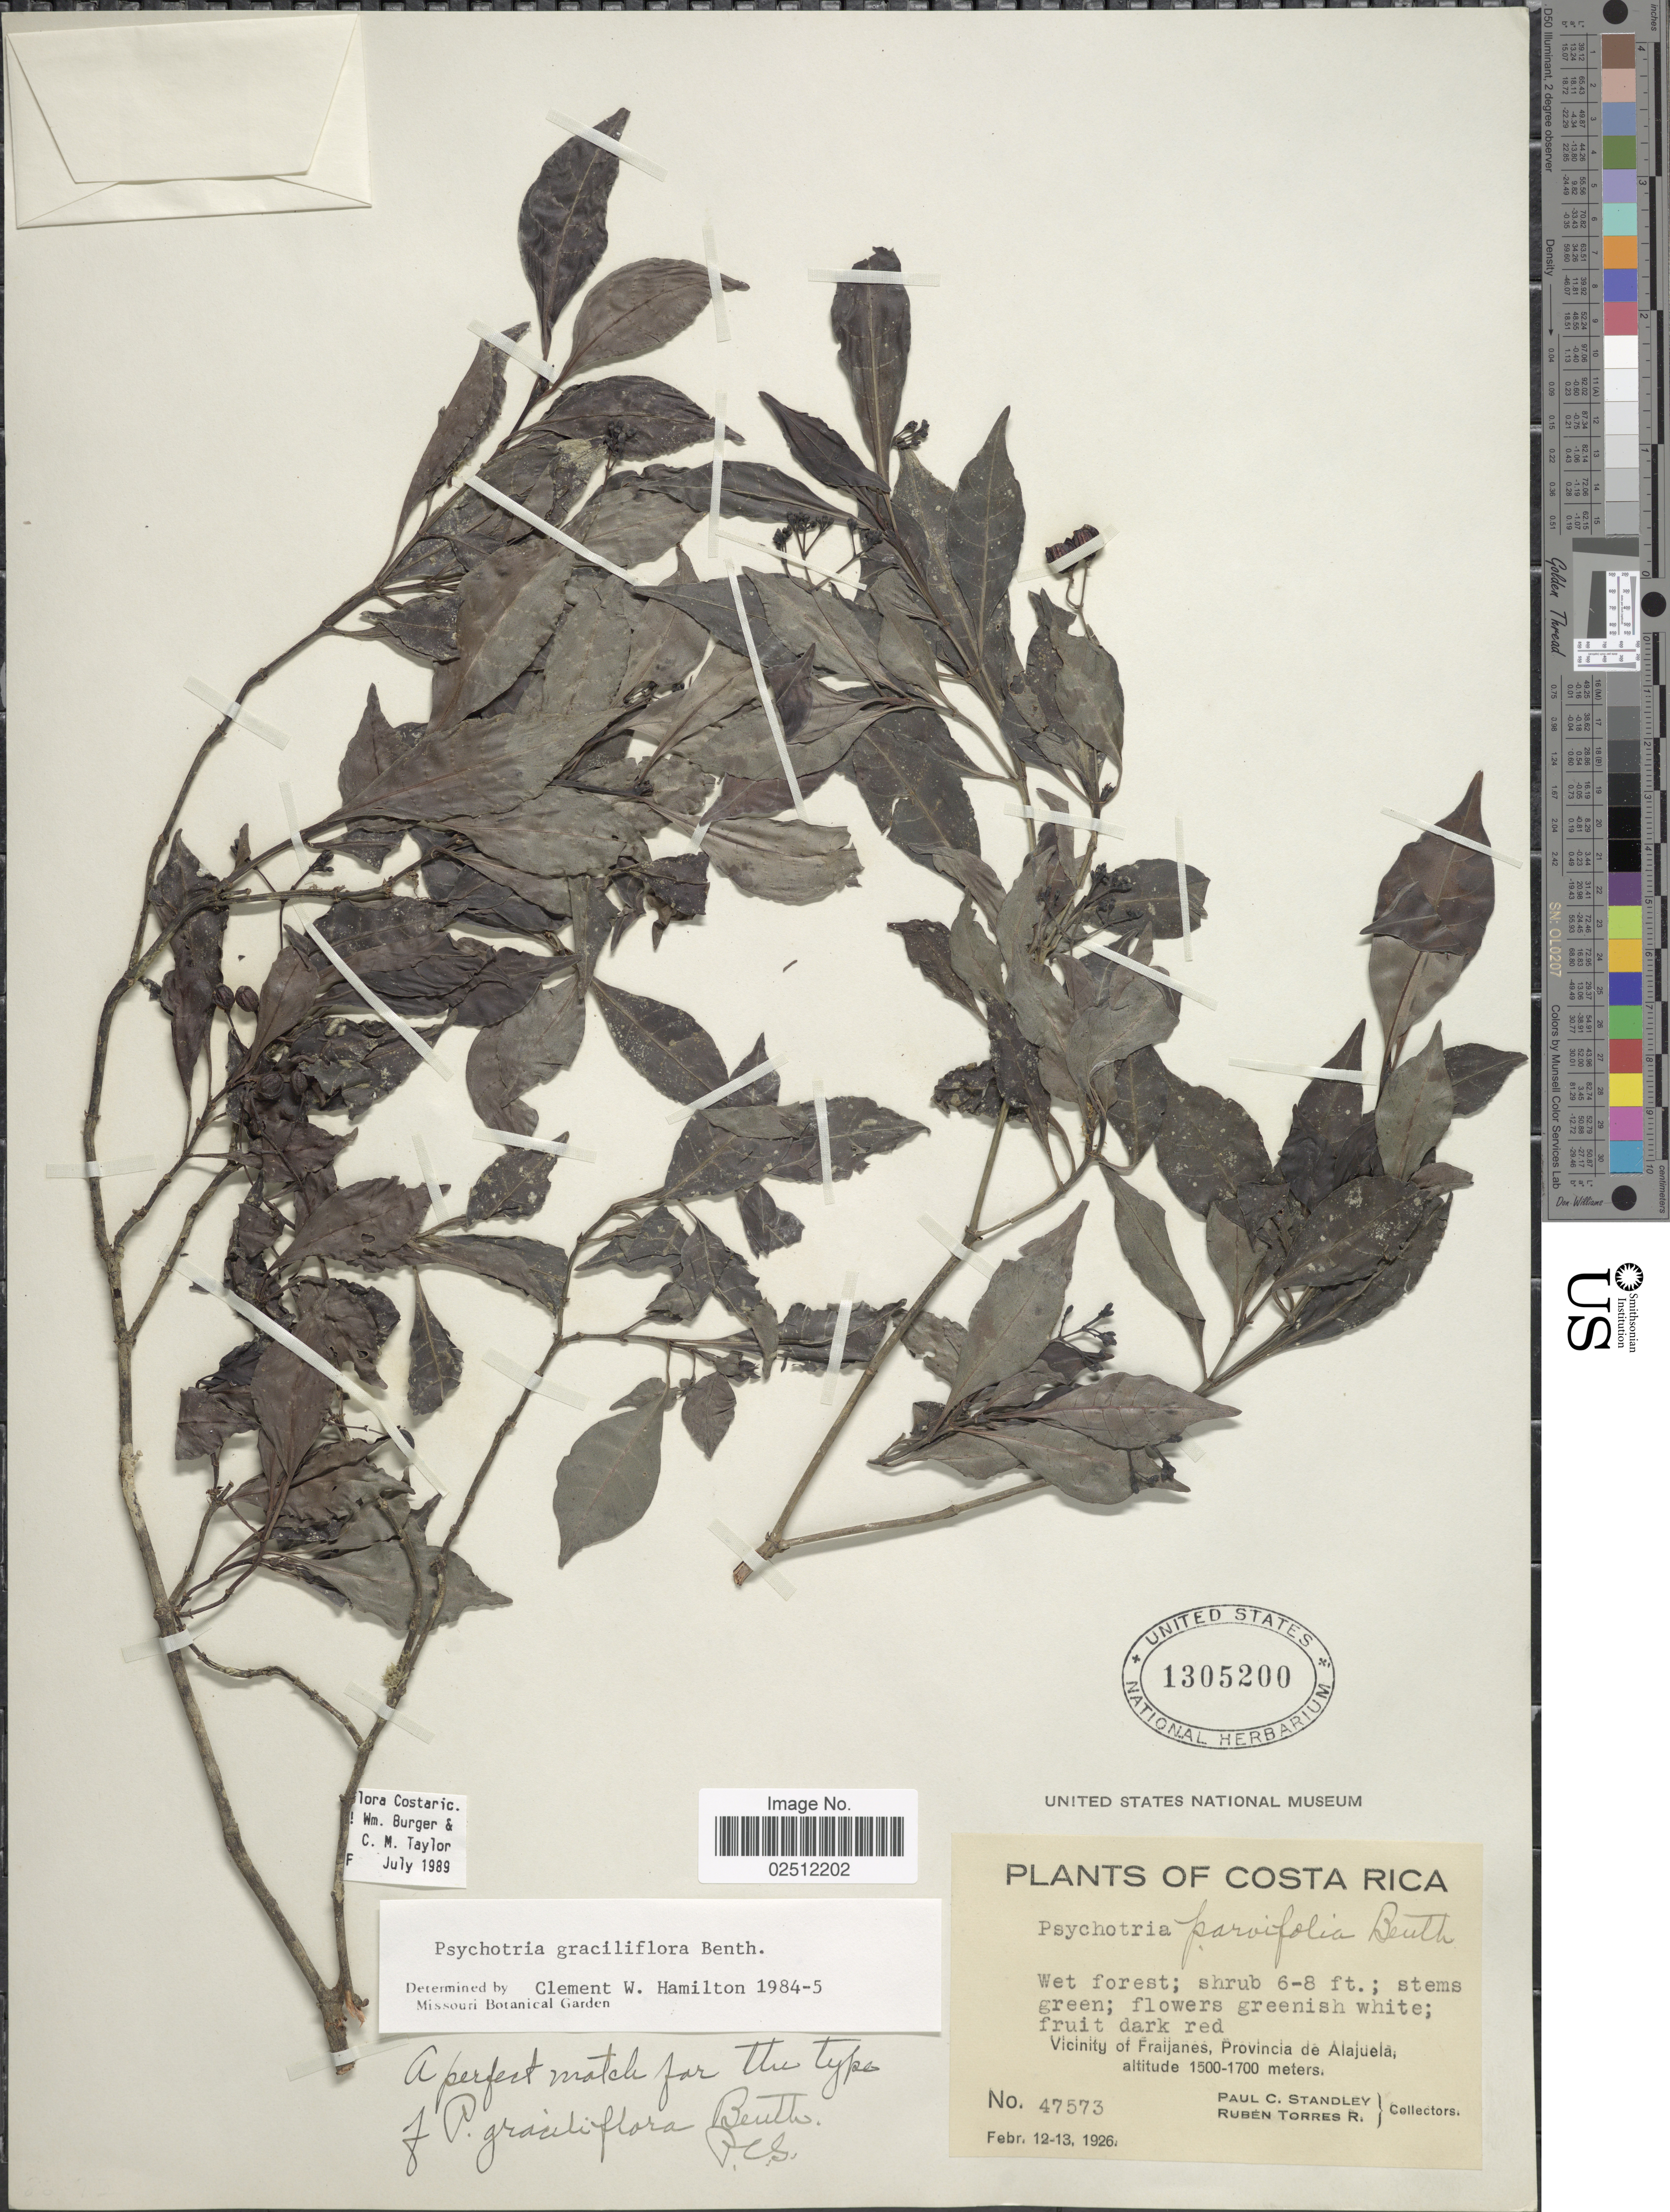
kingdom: Plantae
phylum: Tracheophyta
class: Magnoliopsida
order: Gentianales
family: Rubiaceae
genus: Psychotria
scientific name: Psychotria graciliflora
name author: Benth.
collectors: P. C. Standley & R. Torres Rojas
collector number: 47573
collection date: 1926-02-12/1926-02-13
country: Costa Rica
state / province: Alajuela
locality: Wet forest, Vicinity of Fraijanes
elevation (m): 1500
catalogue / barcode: US 1305200